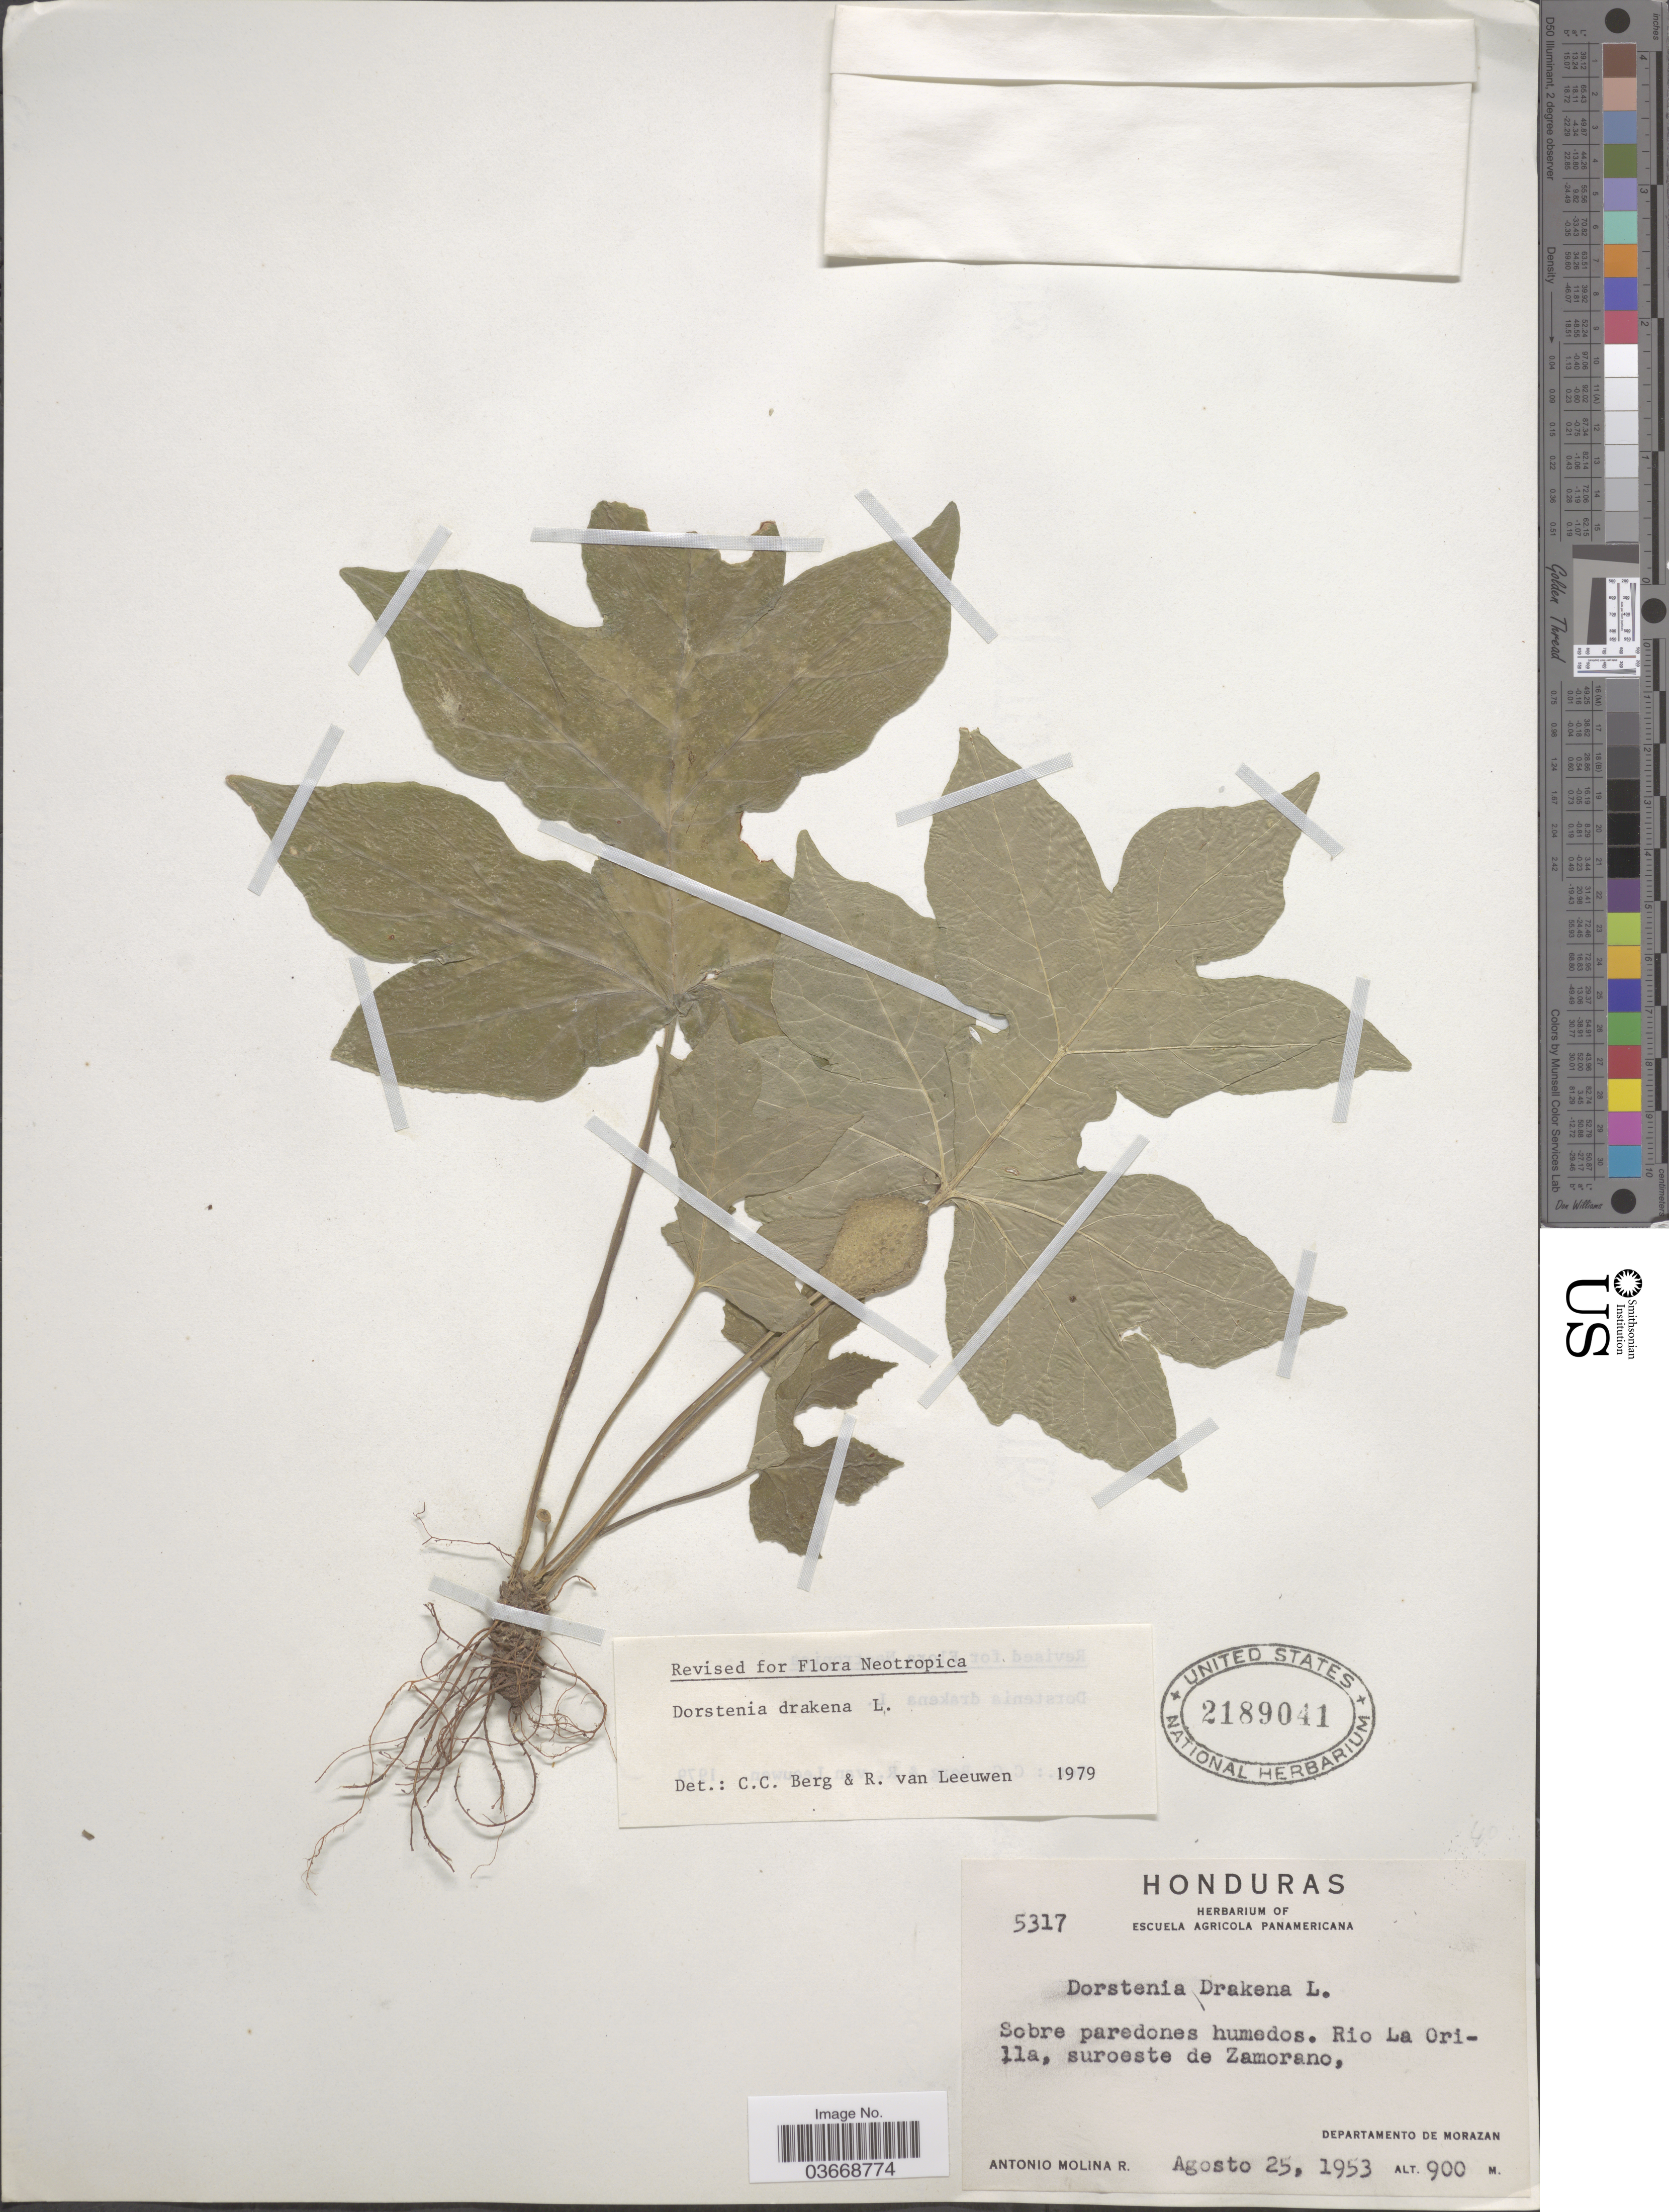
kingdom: Plantae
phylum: Tracheophyta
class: Magnoliopsida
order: Rosales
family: Moraceae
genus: Dorstenia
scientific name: Dorstenia drakena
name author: L.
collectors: A. Molina R.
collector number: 5317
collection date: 1953-08-25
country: Honduras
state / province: Fco. Morazán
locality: Rio La Orilla, suroeste de Zamorano. Departamento de Morazan.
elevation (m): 900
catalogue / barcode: US 2189041